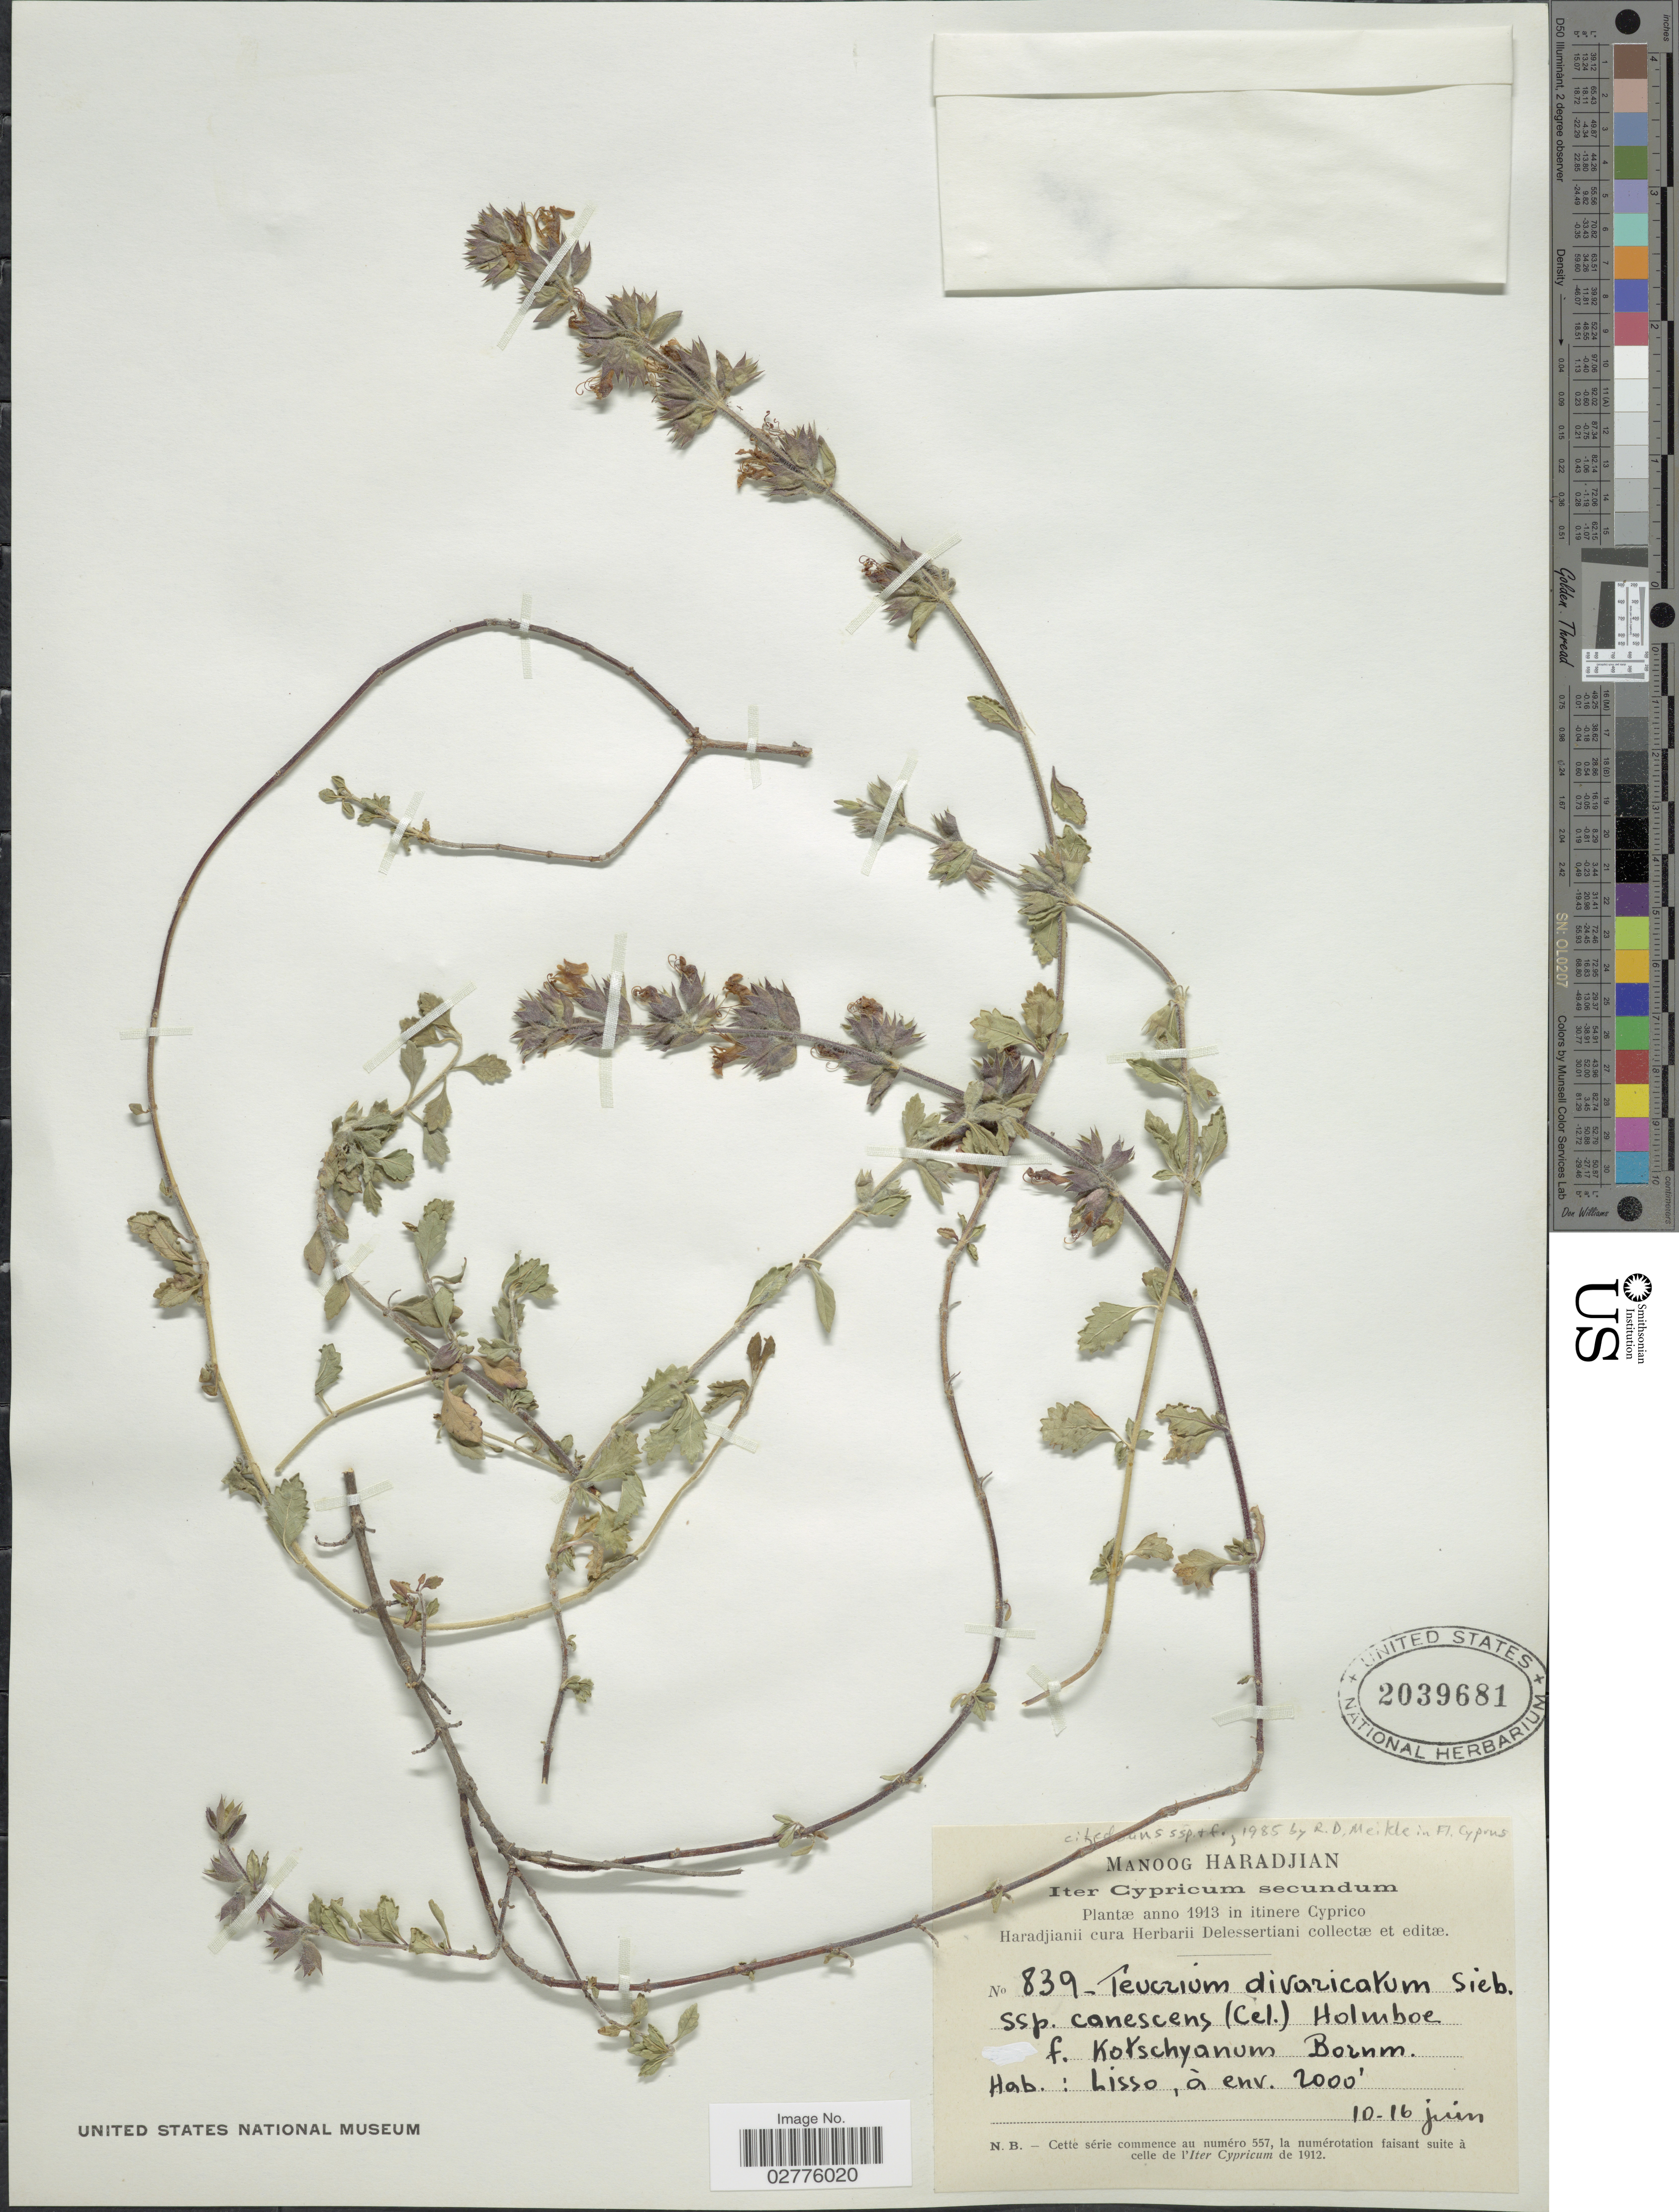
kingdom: Plantae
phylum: Tracheophyta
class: Magnoliopsida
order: Lamiales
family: Lamiaceae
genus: Teucrium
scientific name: Teucrium divaricatum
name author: Sieber ex Heldr.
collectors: M. Haradjian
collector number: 839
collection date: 1913-06-10/1913-06-16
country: Cyprus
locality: Lisso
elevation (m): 610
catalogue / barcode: US 2039681